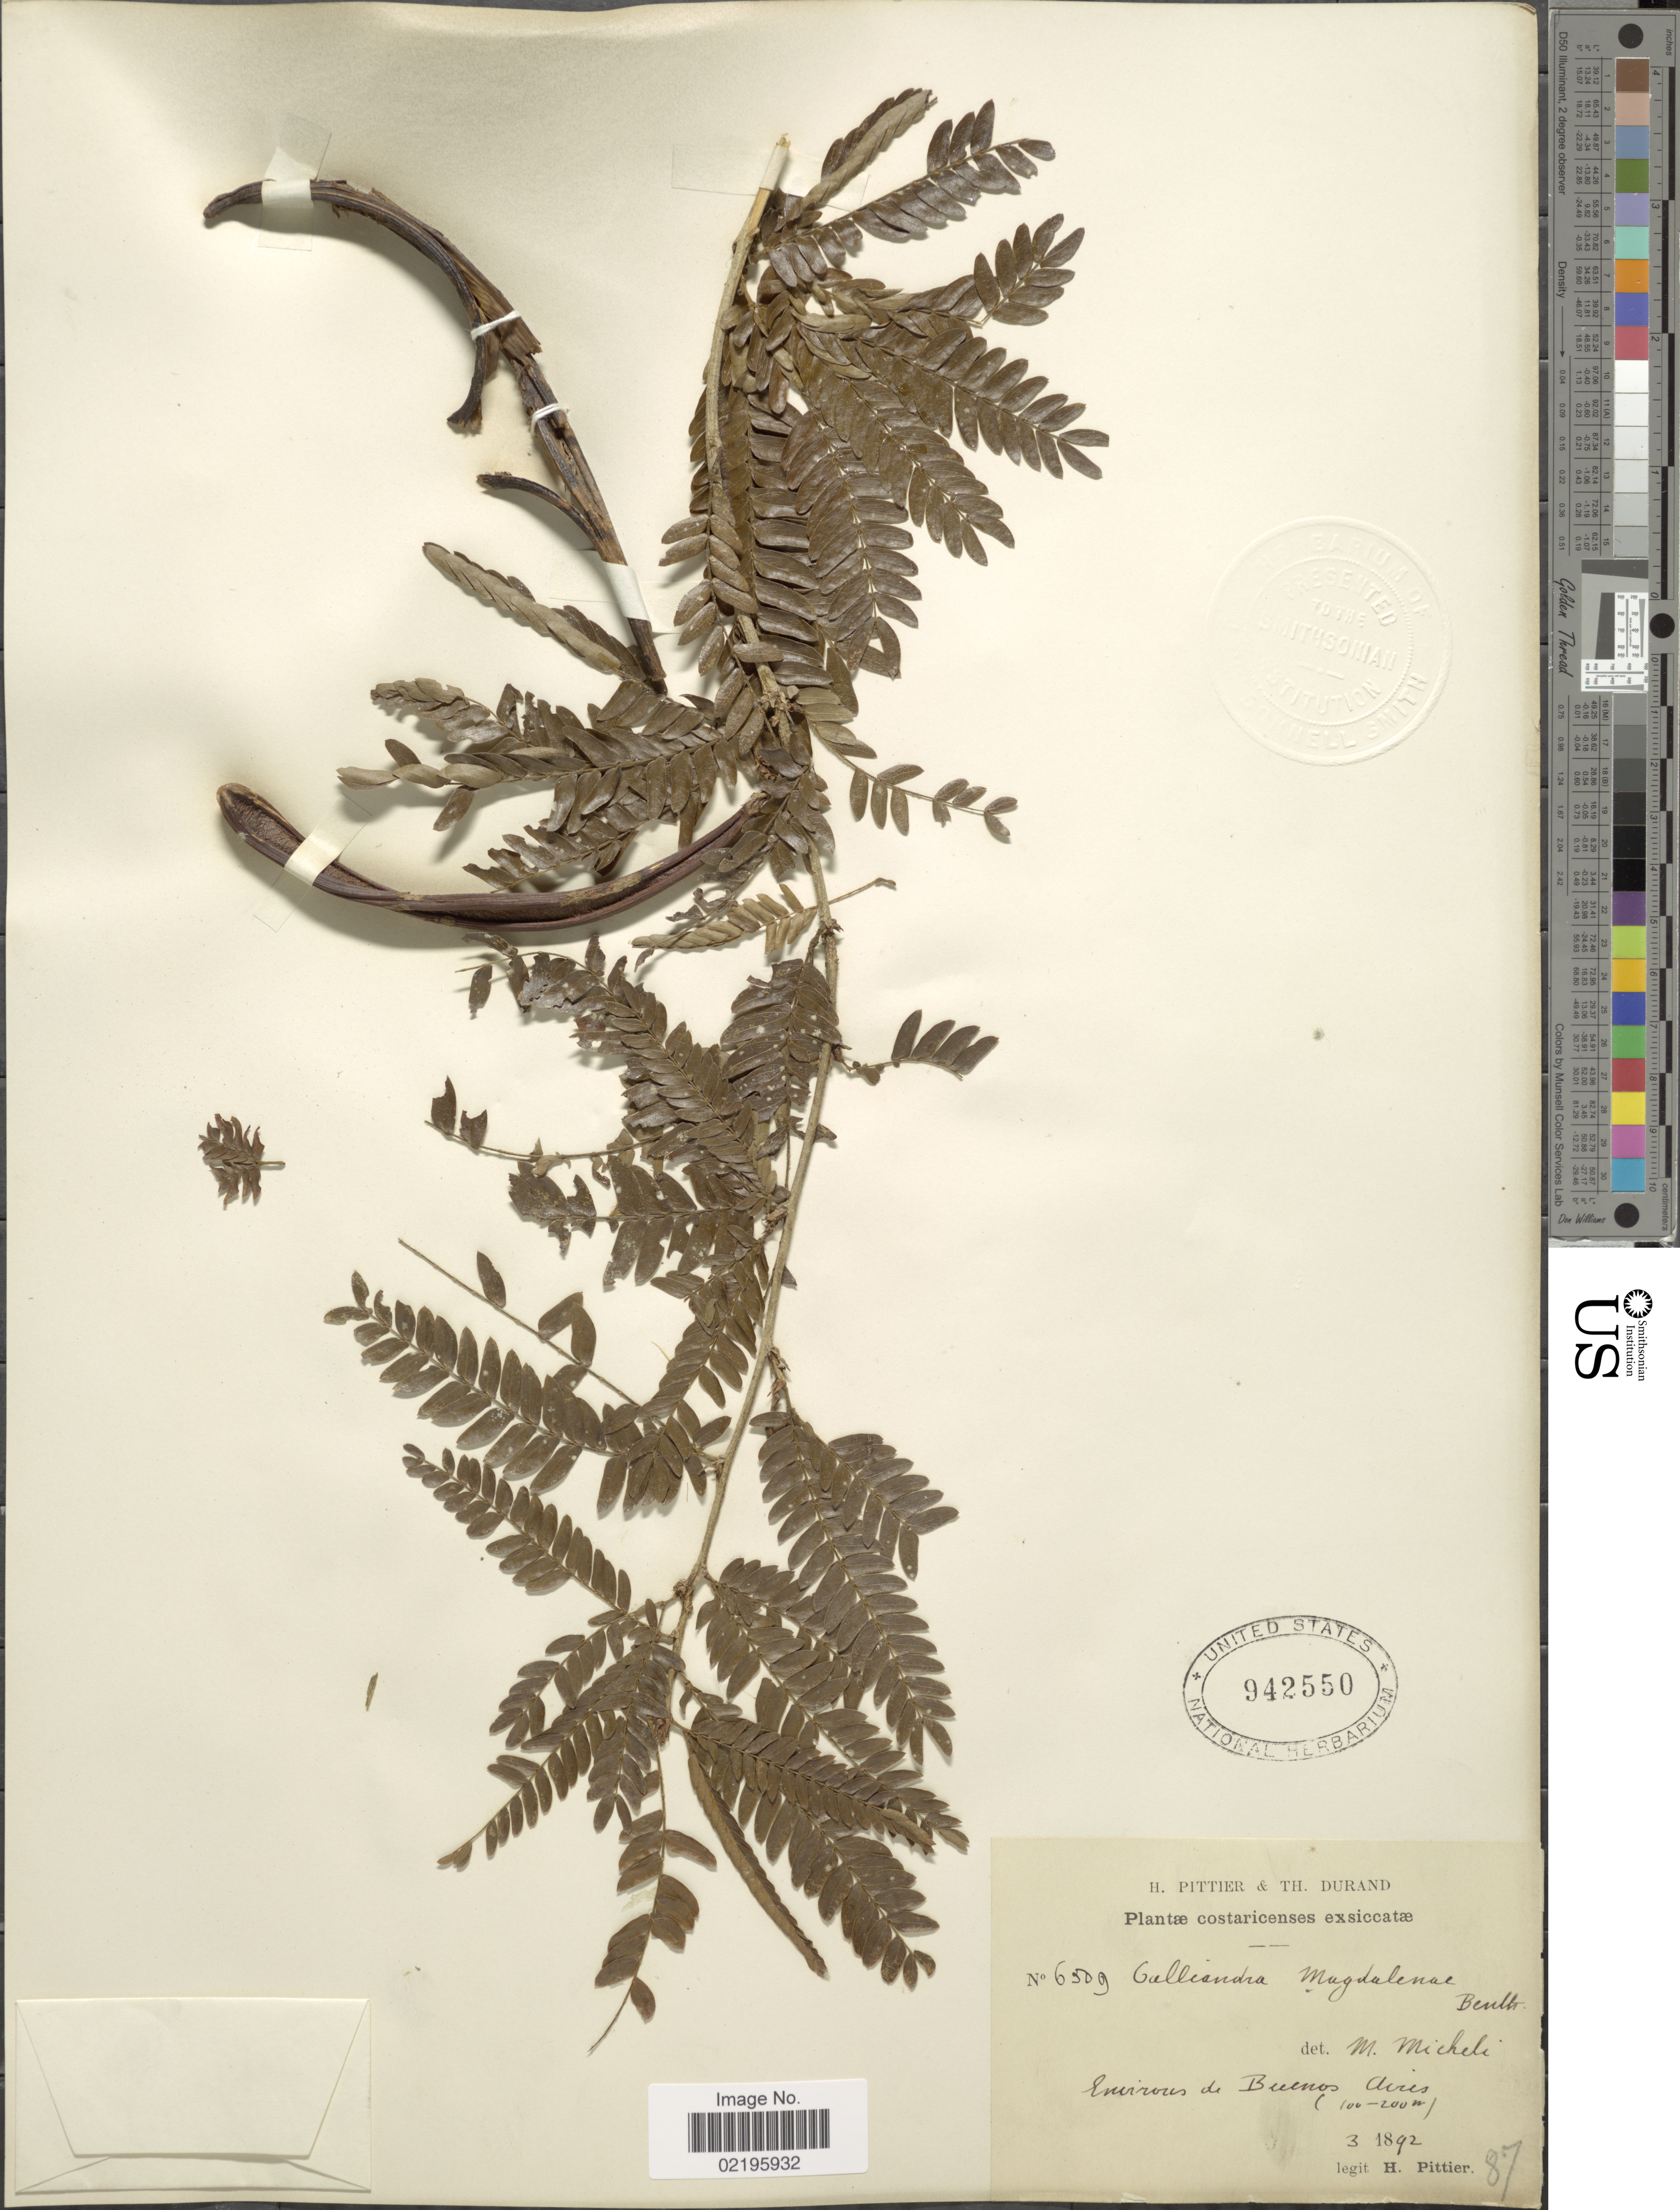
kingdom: Plantae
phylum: Tracheophyta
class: Magnoliopsida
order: Fabales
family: Fabaceae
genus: Calliandra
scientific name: Calliandra magdalenae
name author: (Bertero ex DC.) Benth.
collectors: H. F. Pittier & T. Durand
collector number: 6509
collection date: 1892-03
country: Costa Rica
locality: Environs de Buenos Aires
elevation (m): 100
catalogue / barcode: US 942550